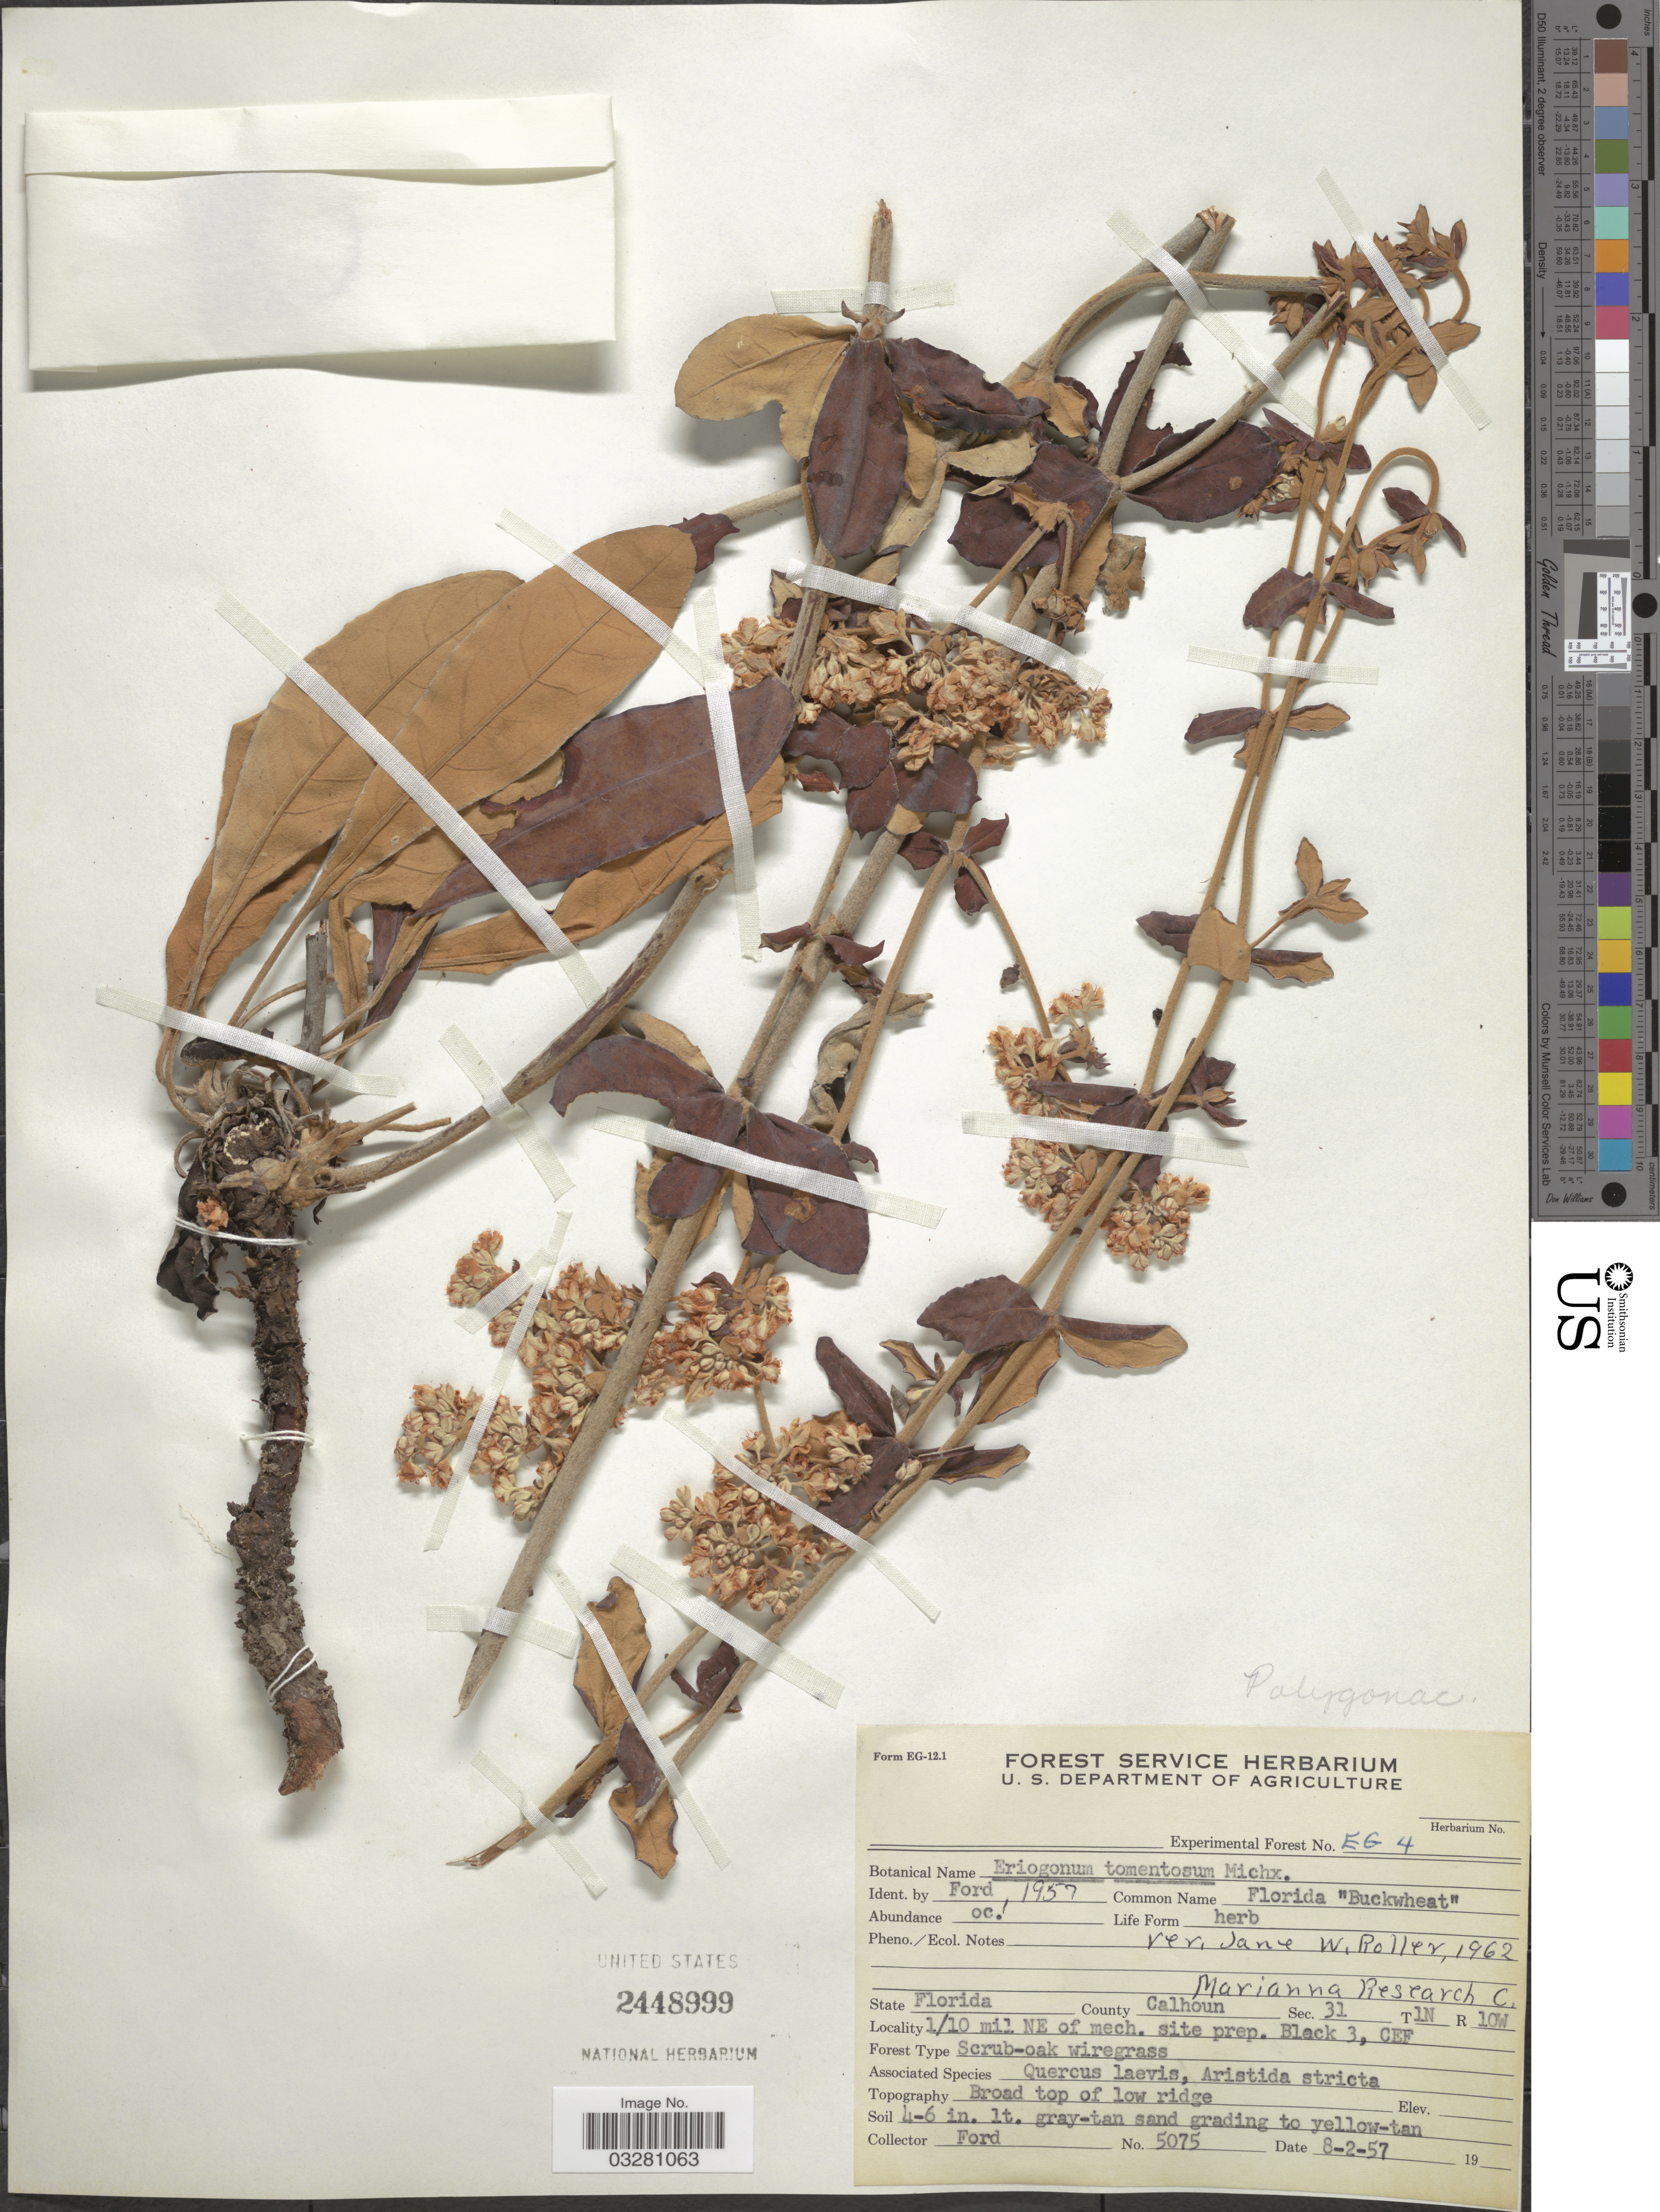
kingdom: Plantae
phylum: Tracheophyta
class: Magnoliopsida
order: Caryophyllales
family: Polygonaceae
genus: Eriogonum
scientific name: Eriogonum tomentosum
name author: Michx.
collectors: -. Ford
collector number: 5075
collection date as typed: Transcribed d/m/y: 2/8/57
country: United States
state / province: Florida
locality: County Calhoun. Sec. 31 T1N R10W. 1/10 mil NE of mech. site prep. Black 3, CEF.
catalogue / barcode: US 2448999